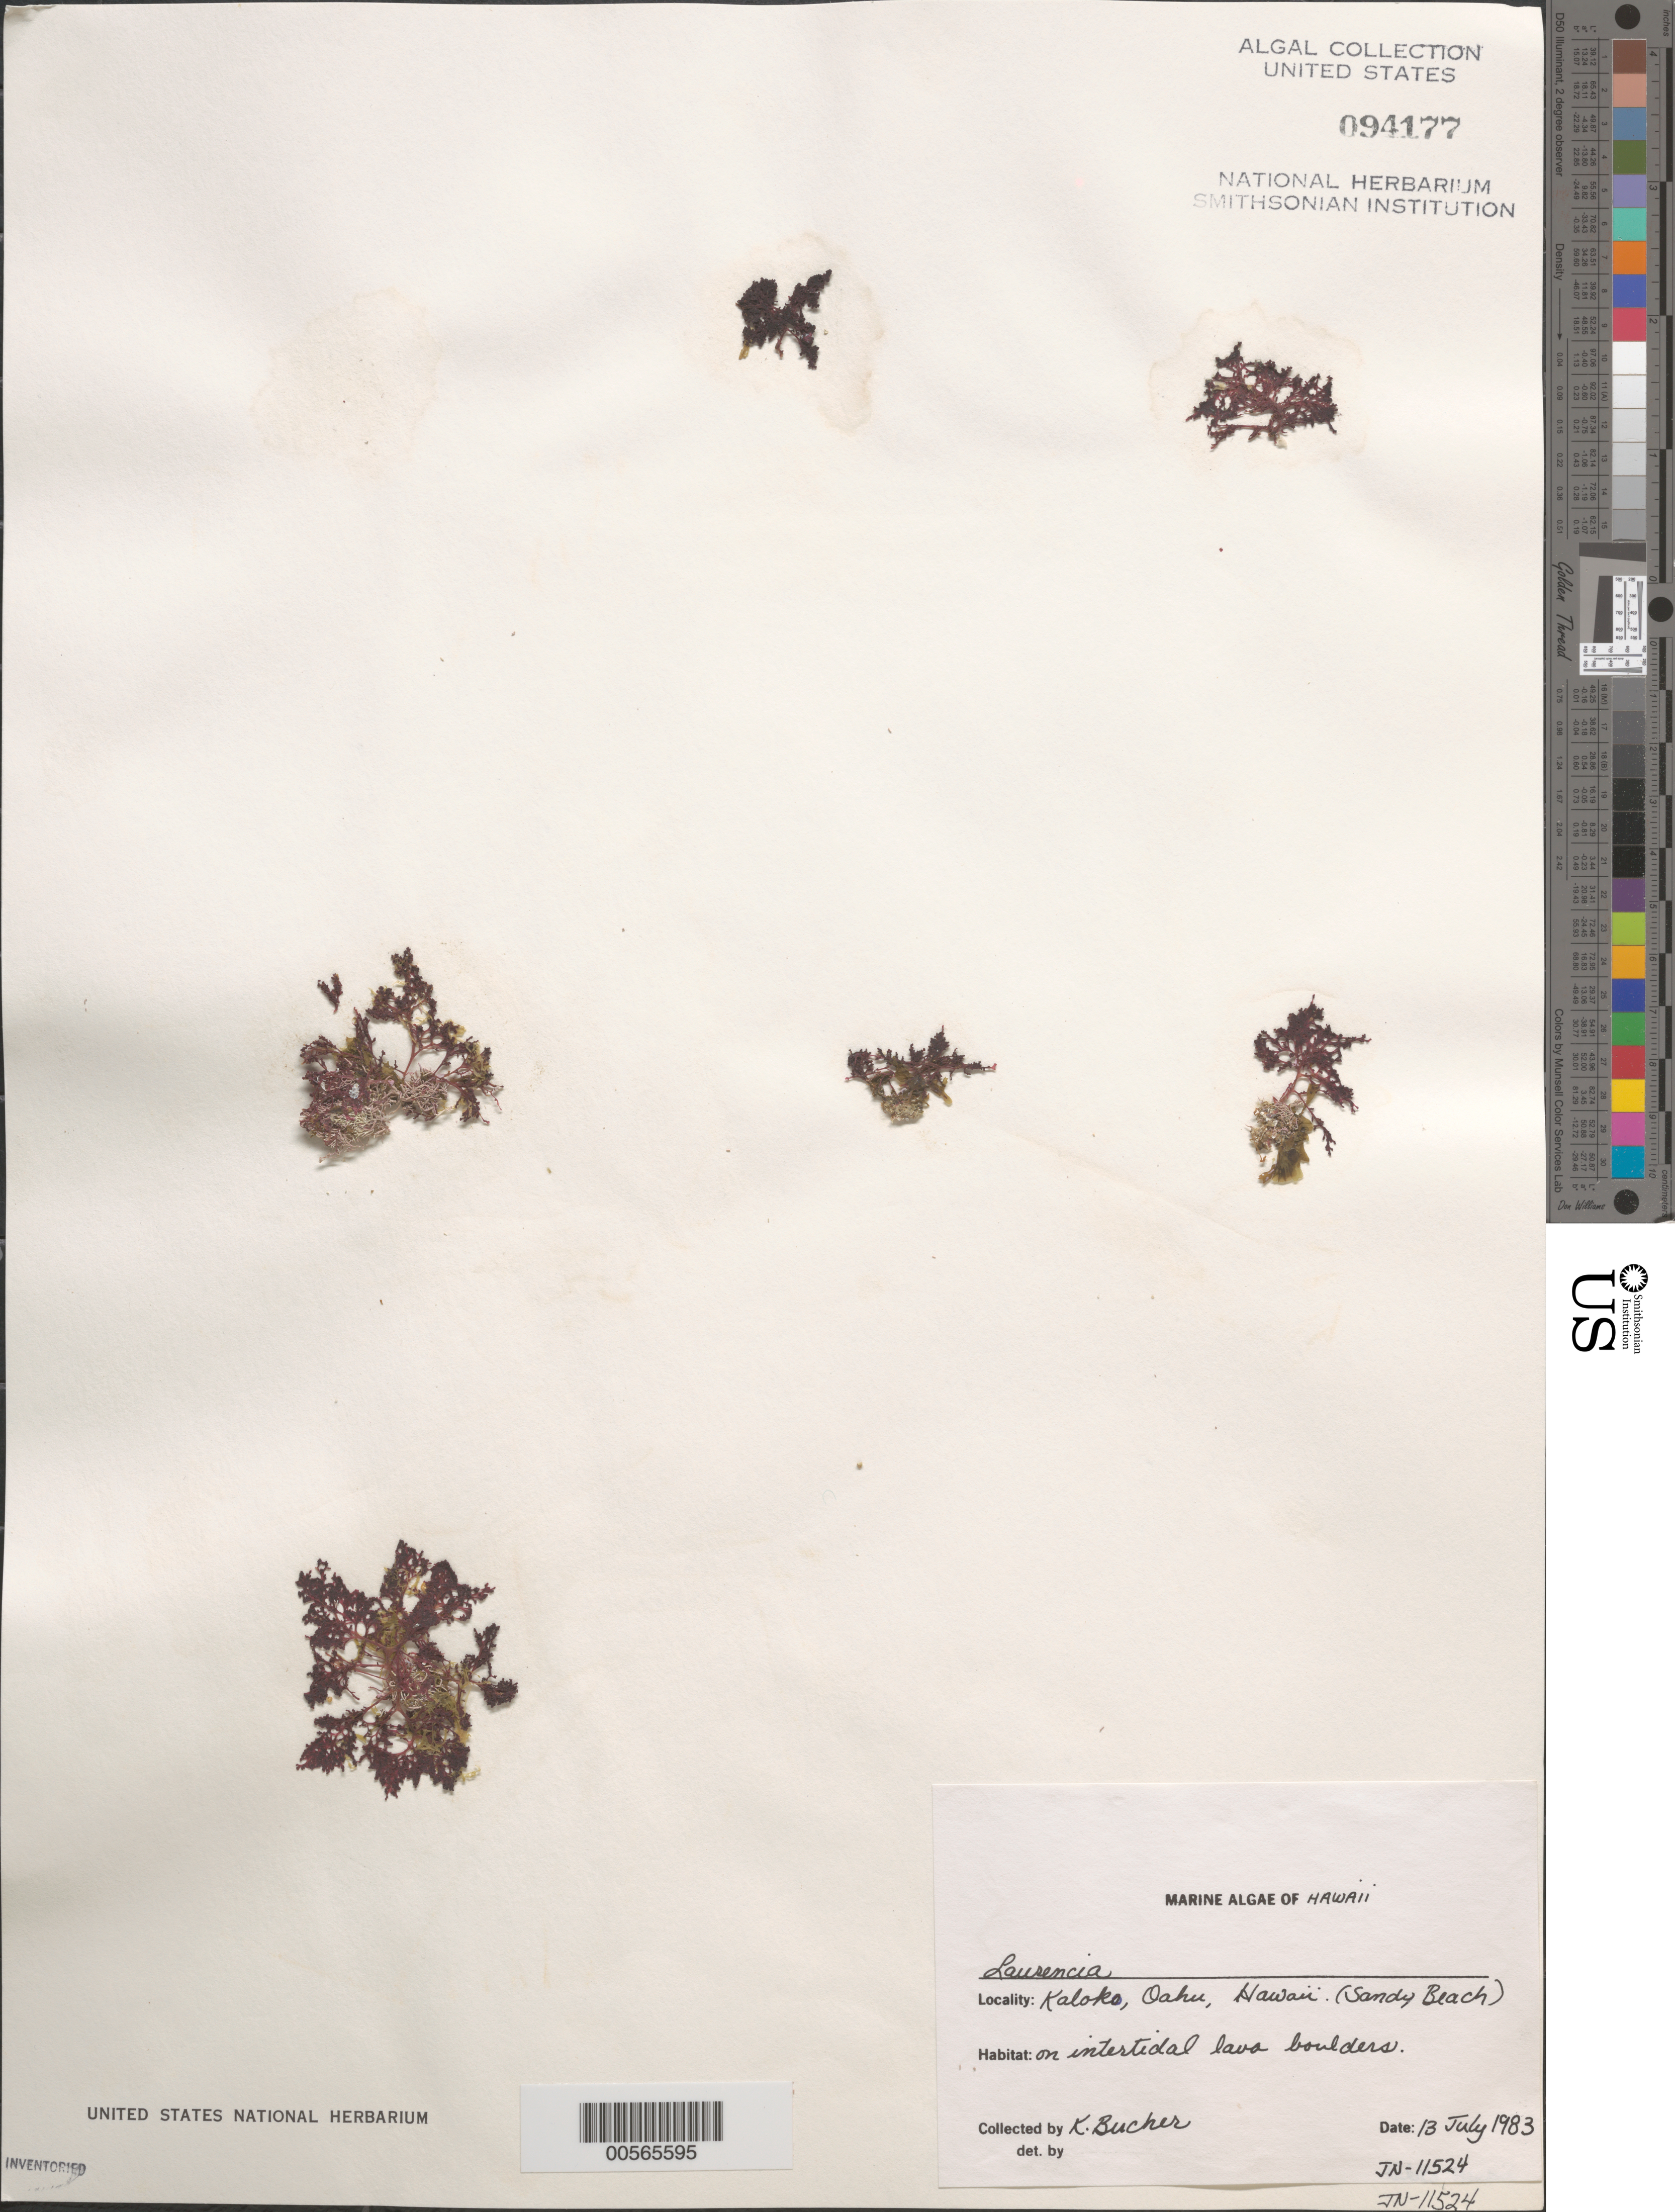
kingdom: Plantae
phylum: Rhodophyta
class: Florideophyceae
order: Ceramiales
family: Rhodomelaceae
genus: Laurencia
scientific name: Laurencia sp.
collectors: K. E. Bucher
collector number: Jn-11524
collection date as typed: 13 Jul 1983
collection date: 1983-07-13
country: United States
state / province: Hawaii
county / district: Honolulu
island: Oahu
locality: Kaloko, Sandy Beach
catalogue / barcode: US 94177